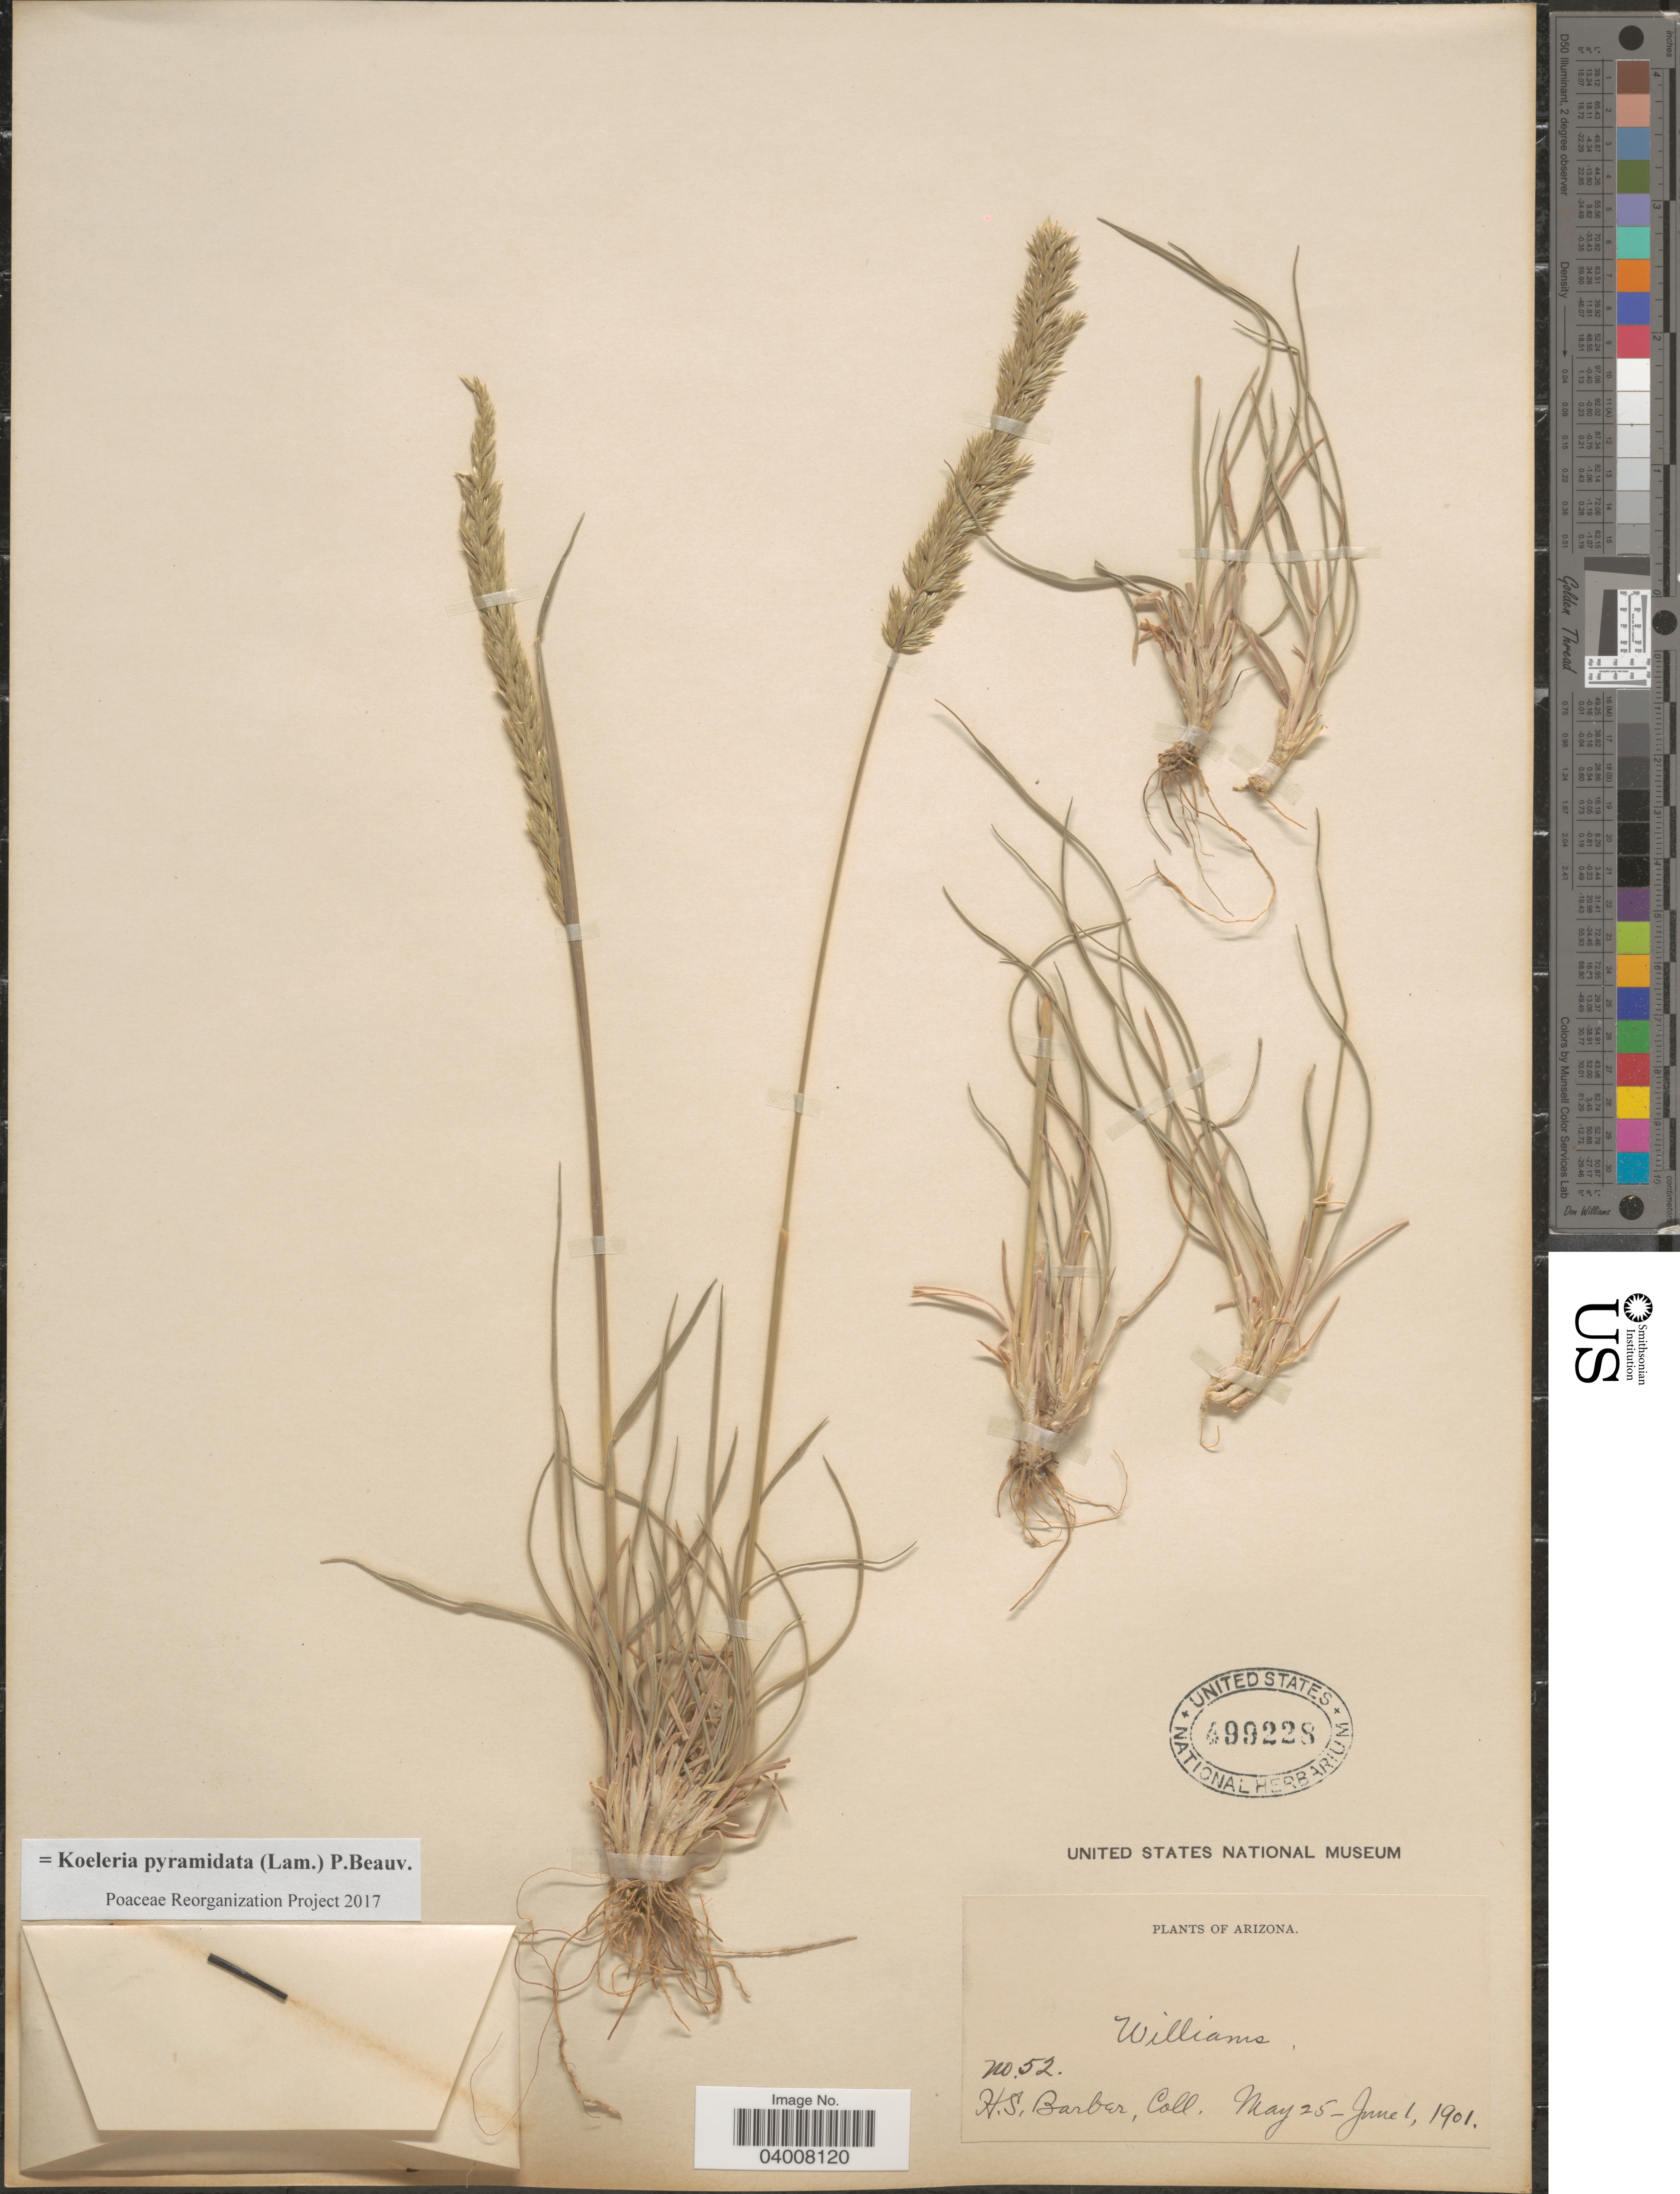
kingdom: Plantae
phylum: Tracheophyta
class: Liliopsida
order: Poales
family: Poaceae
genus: Koeleria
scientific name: Koeleria pyramidata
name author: (Lam.) P. Beauv.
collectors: H. Barber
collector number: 52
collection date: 1901-05-25/1901-06-01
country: United States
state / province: Arizona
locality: Williams.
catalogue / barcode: US 499228